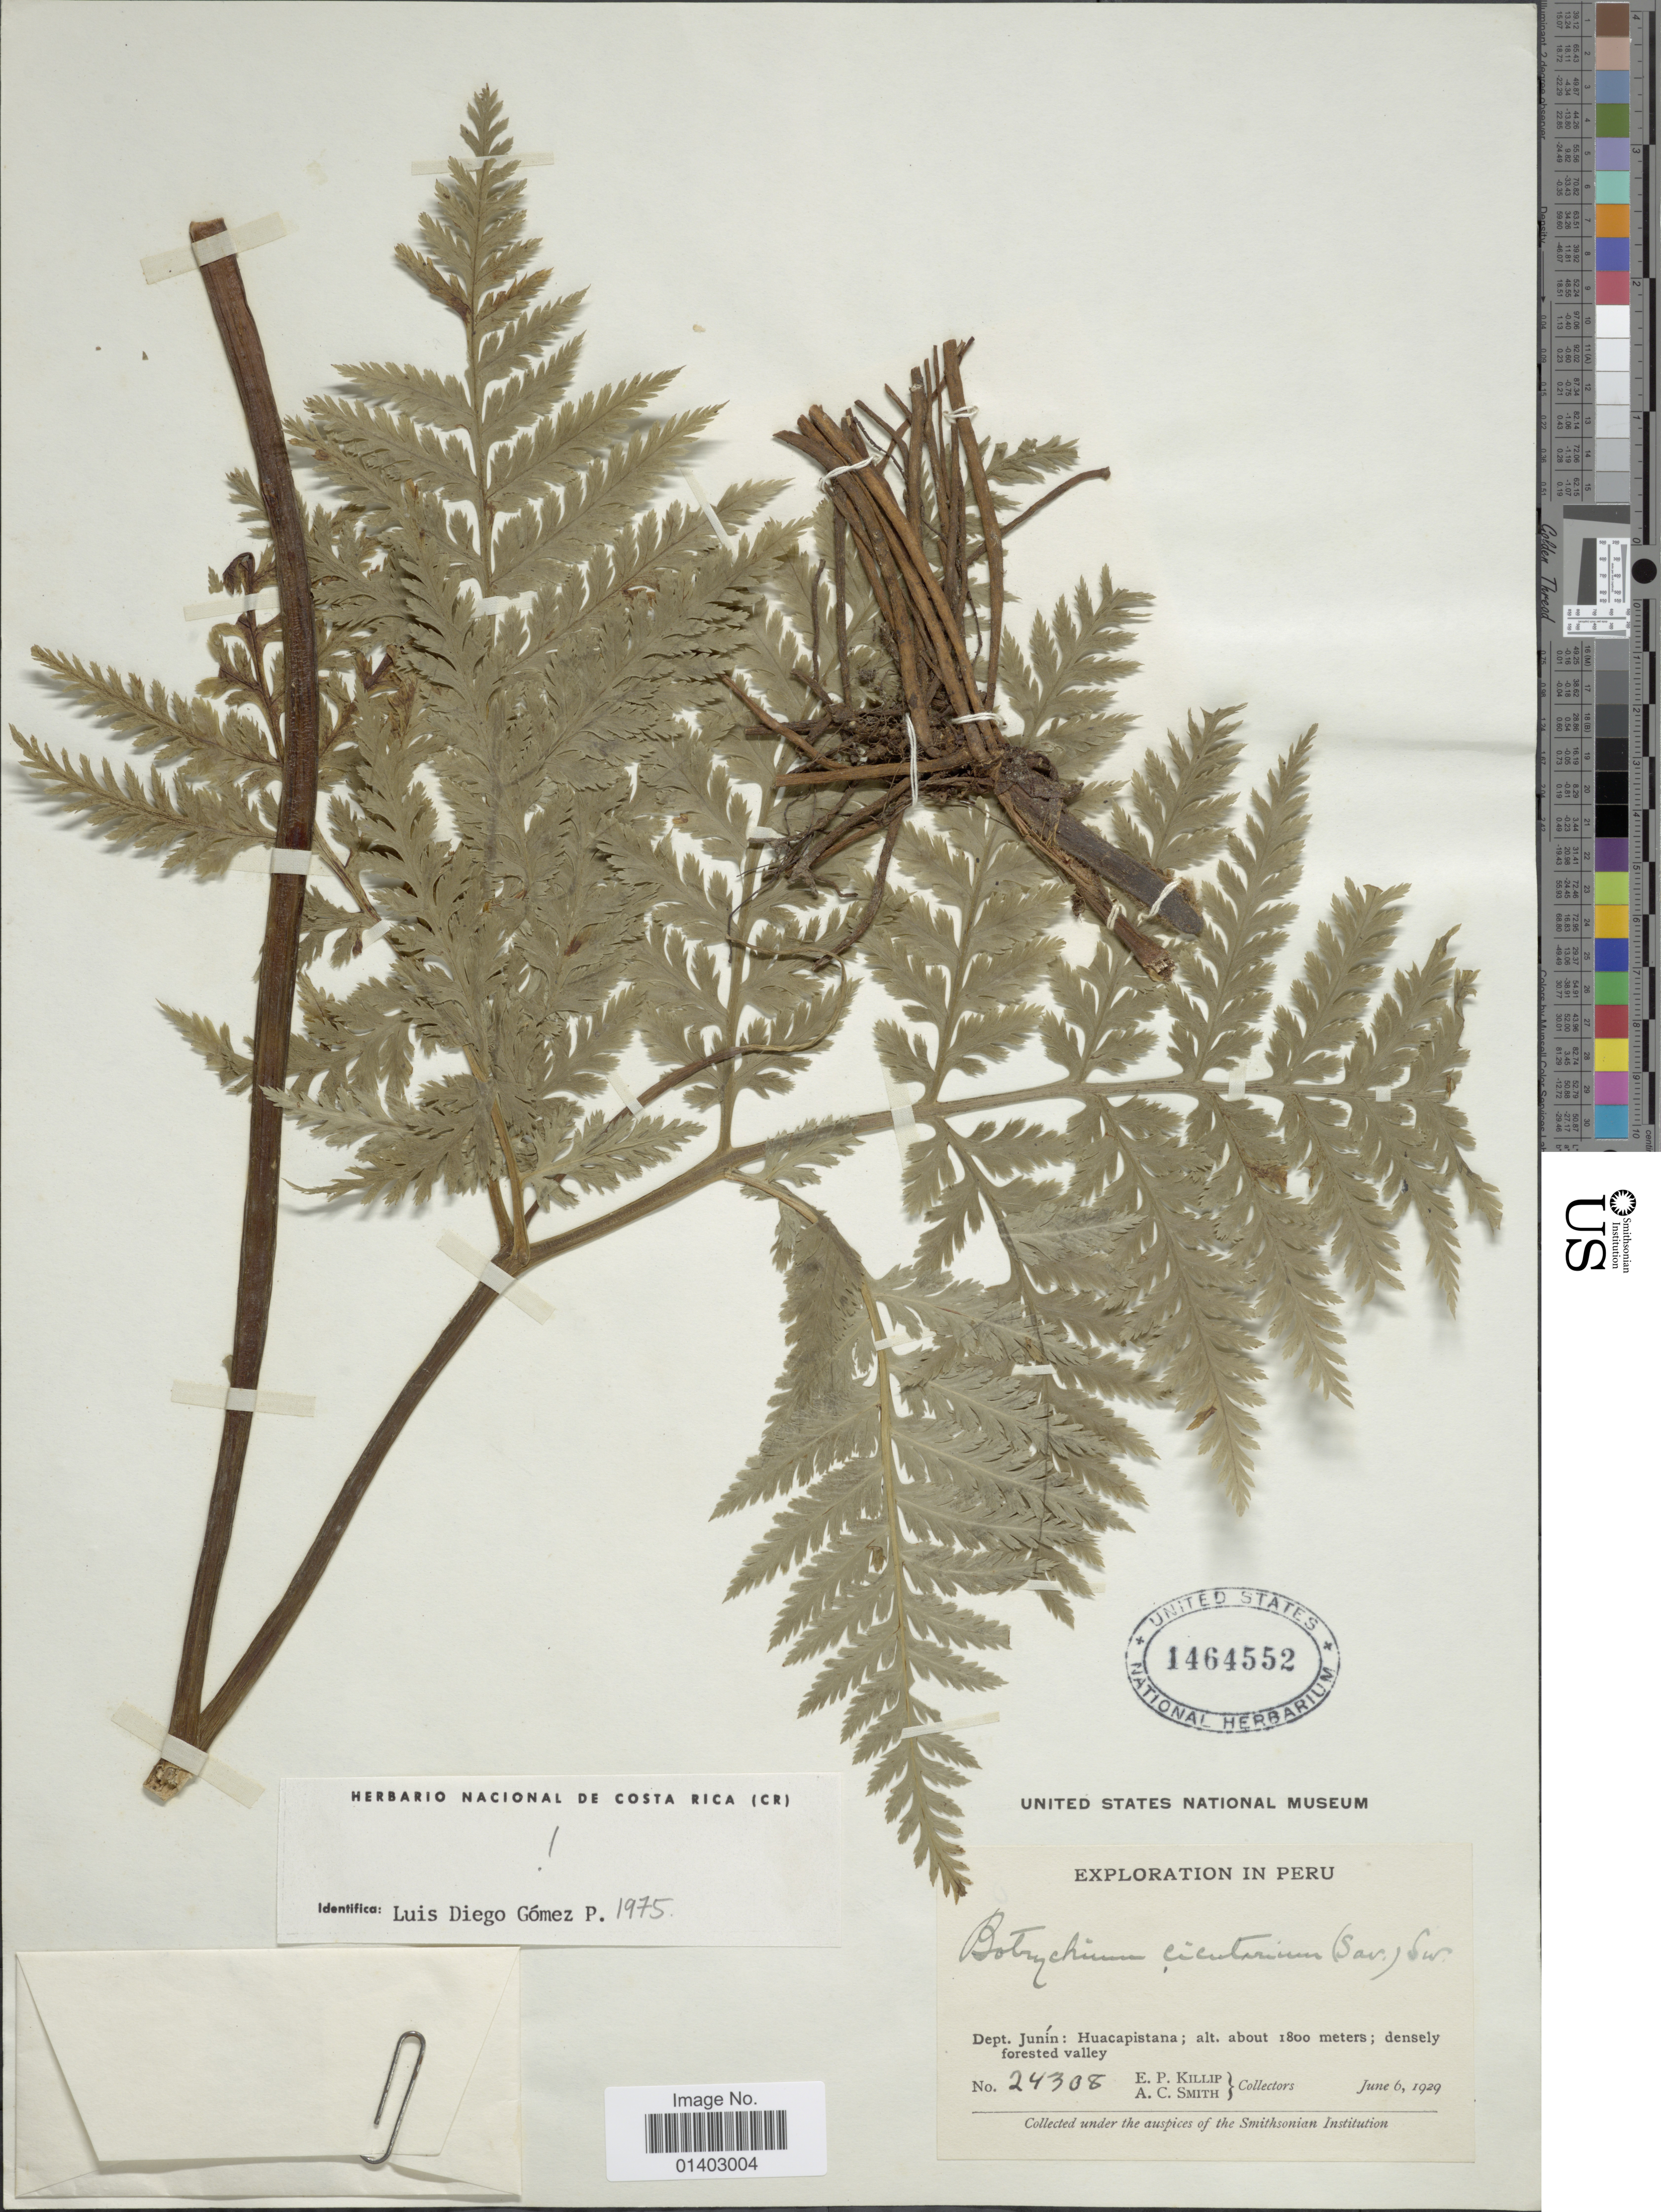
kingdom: Plantae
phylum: Tracheophyta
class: Polypodiopsida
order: Ophioglossales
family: Ophioglossaceae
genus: Botrychium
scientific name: Botrychium virginianum var. mexicanum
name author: Hook. & Grev.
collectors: E. P. Killip & A. C. Smith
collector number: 24308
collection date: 1929-06-06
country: Peru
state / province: Junín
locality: Huacapistana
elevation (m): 1800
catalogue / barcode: US 1464552